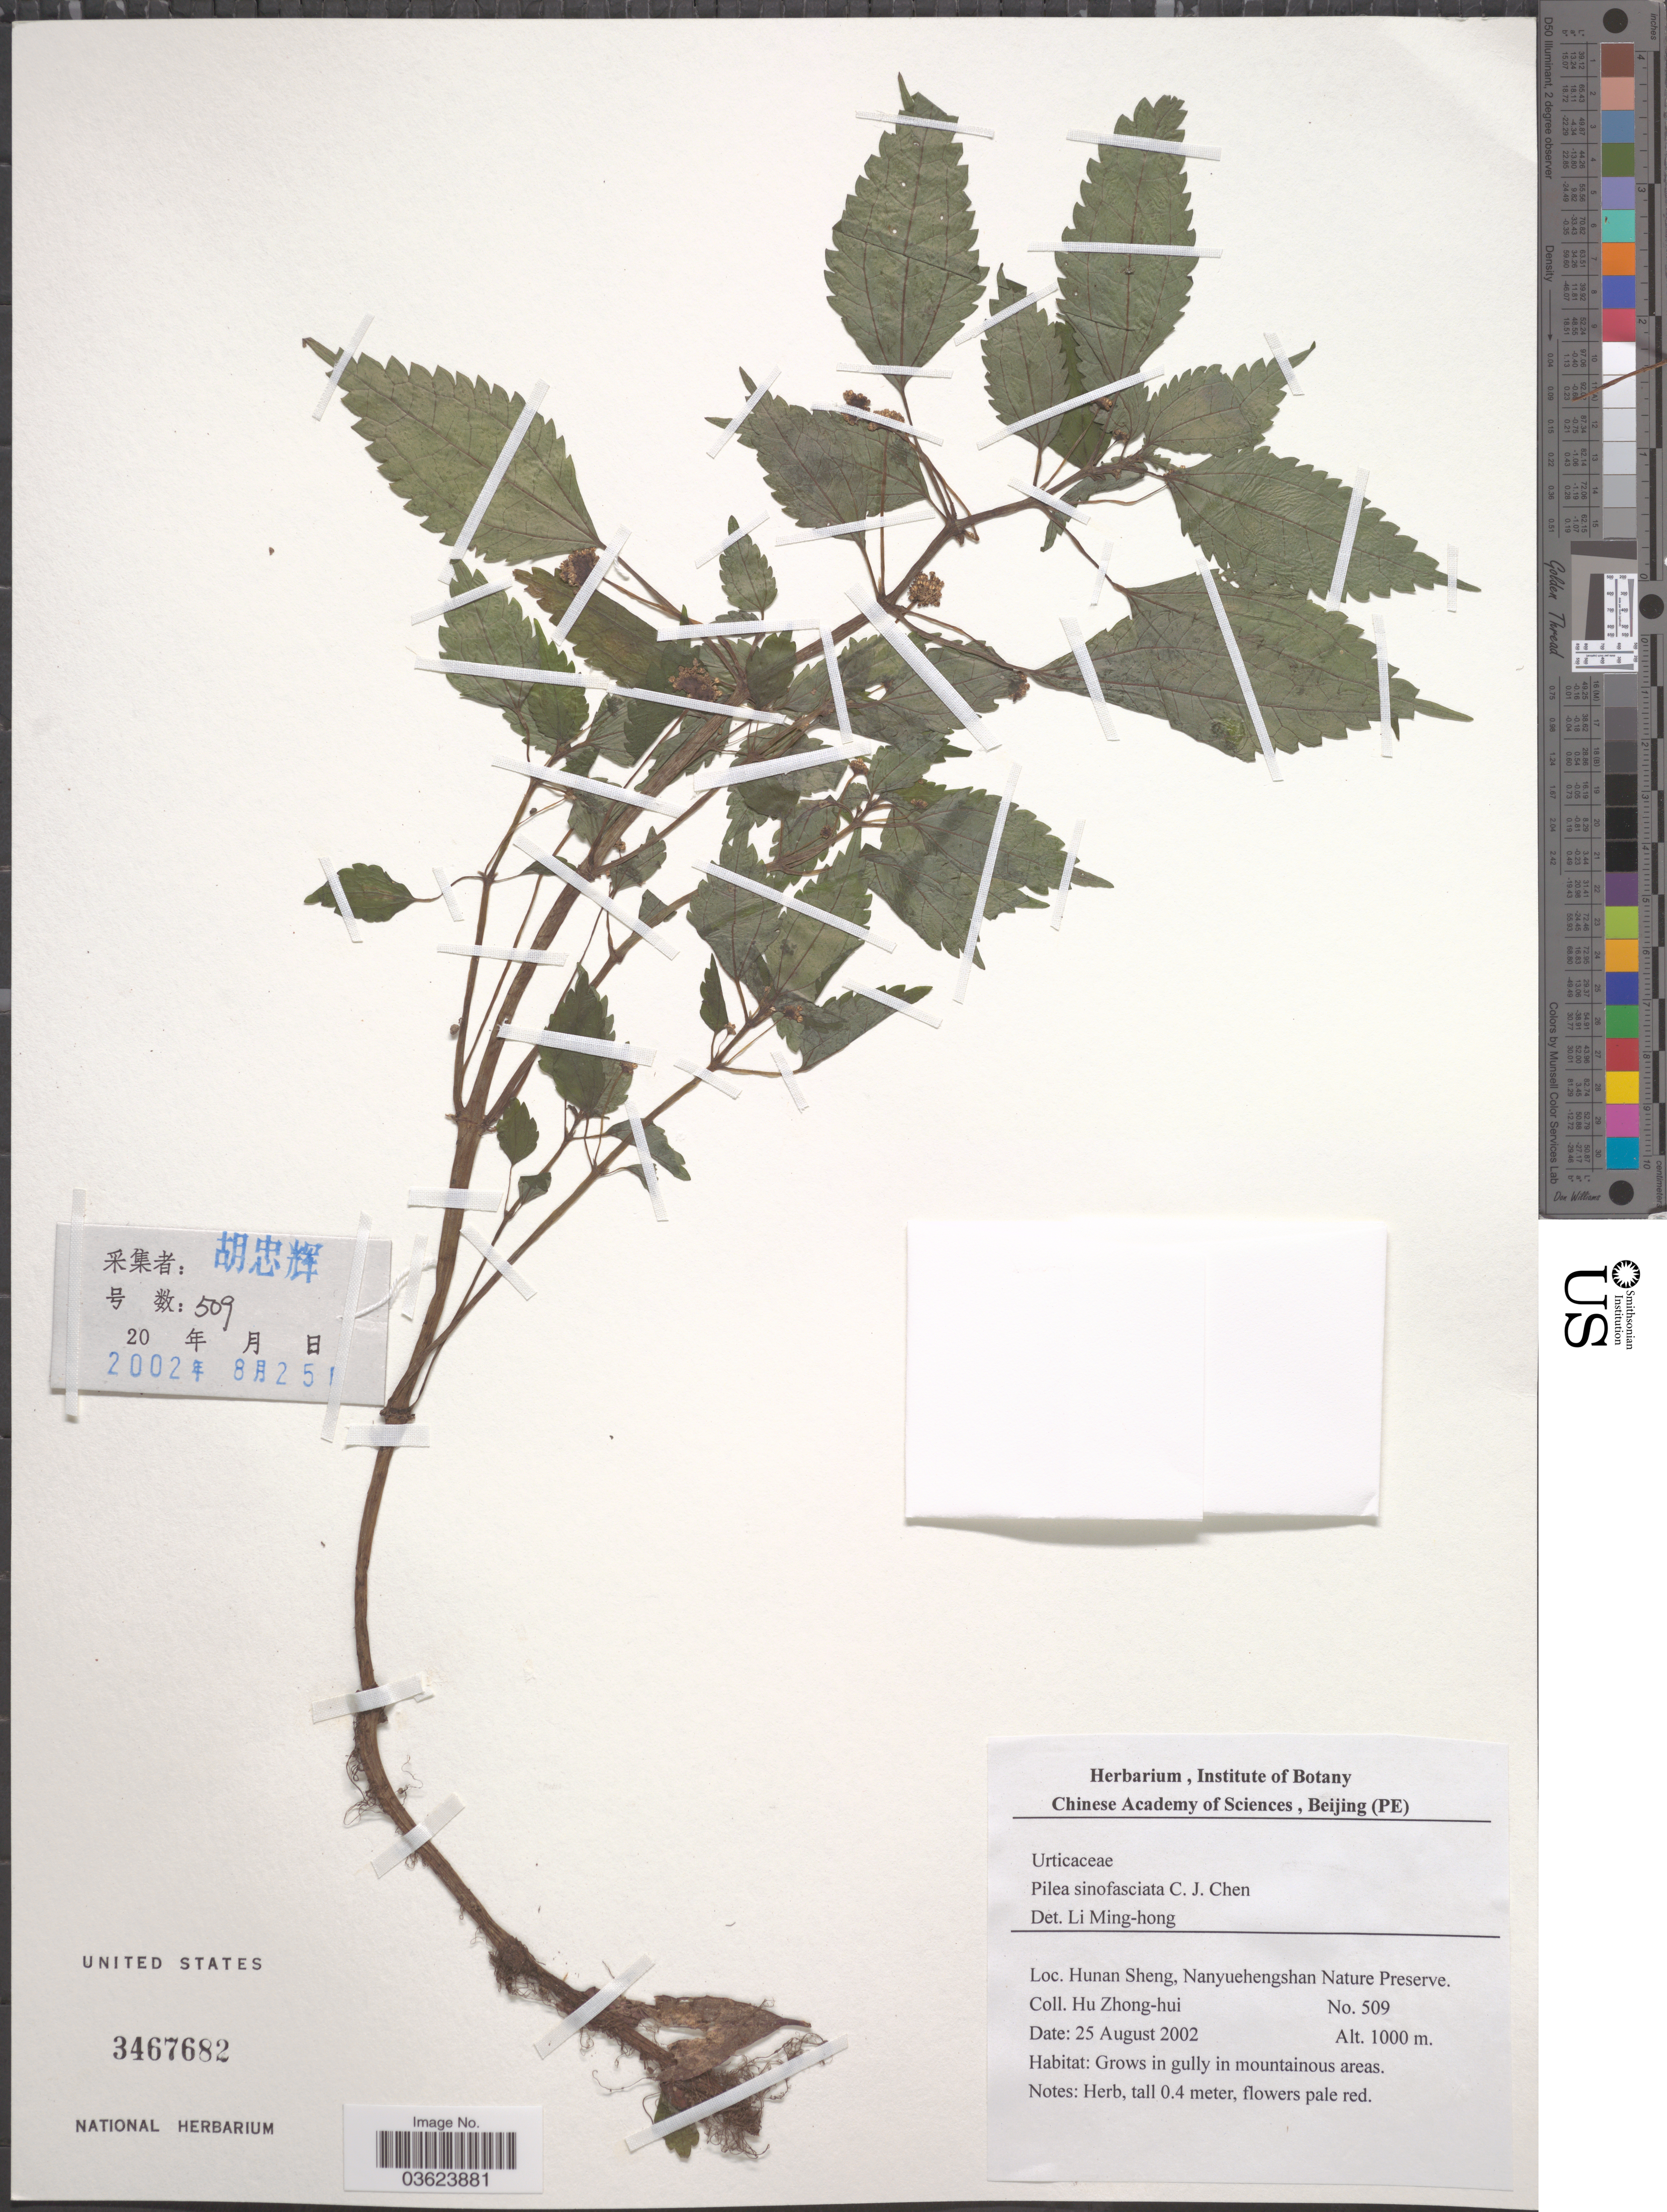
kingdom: Plantae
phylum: Tracheophyta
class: Magnoliopsida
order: Rosales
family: Urticaceae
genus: Pilea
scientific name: Pilea sinofasciata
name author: C.J. Chen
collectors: Z. H. Hu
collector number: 509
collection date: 2002-08-25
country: China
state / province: Hunan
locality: Hunan Sheng, Nanyuehengshan Nature Preserve.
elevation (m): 1000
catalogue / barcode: US 3467682